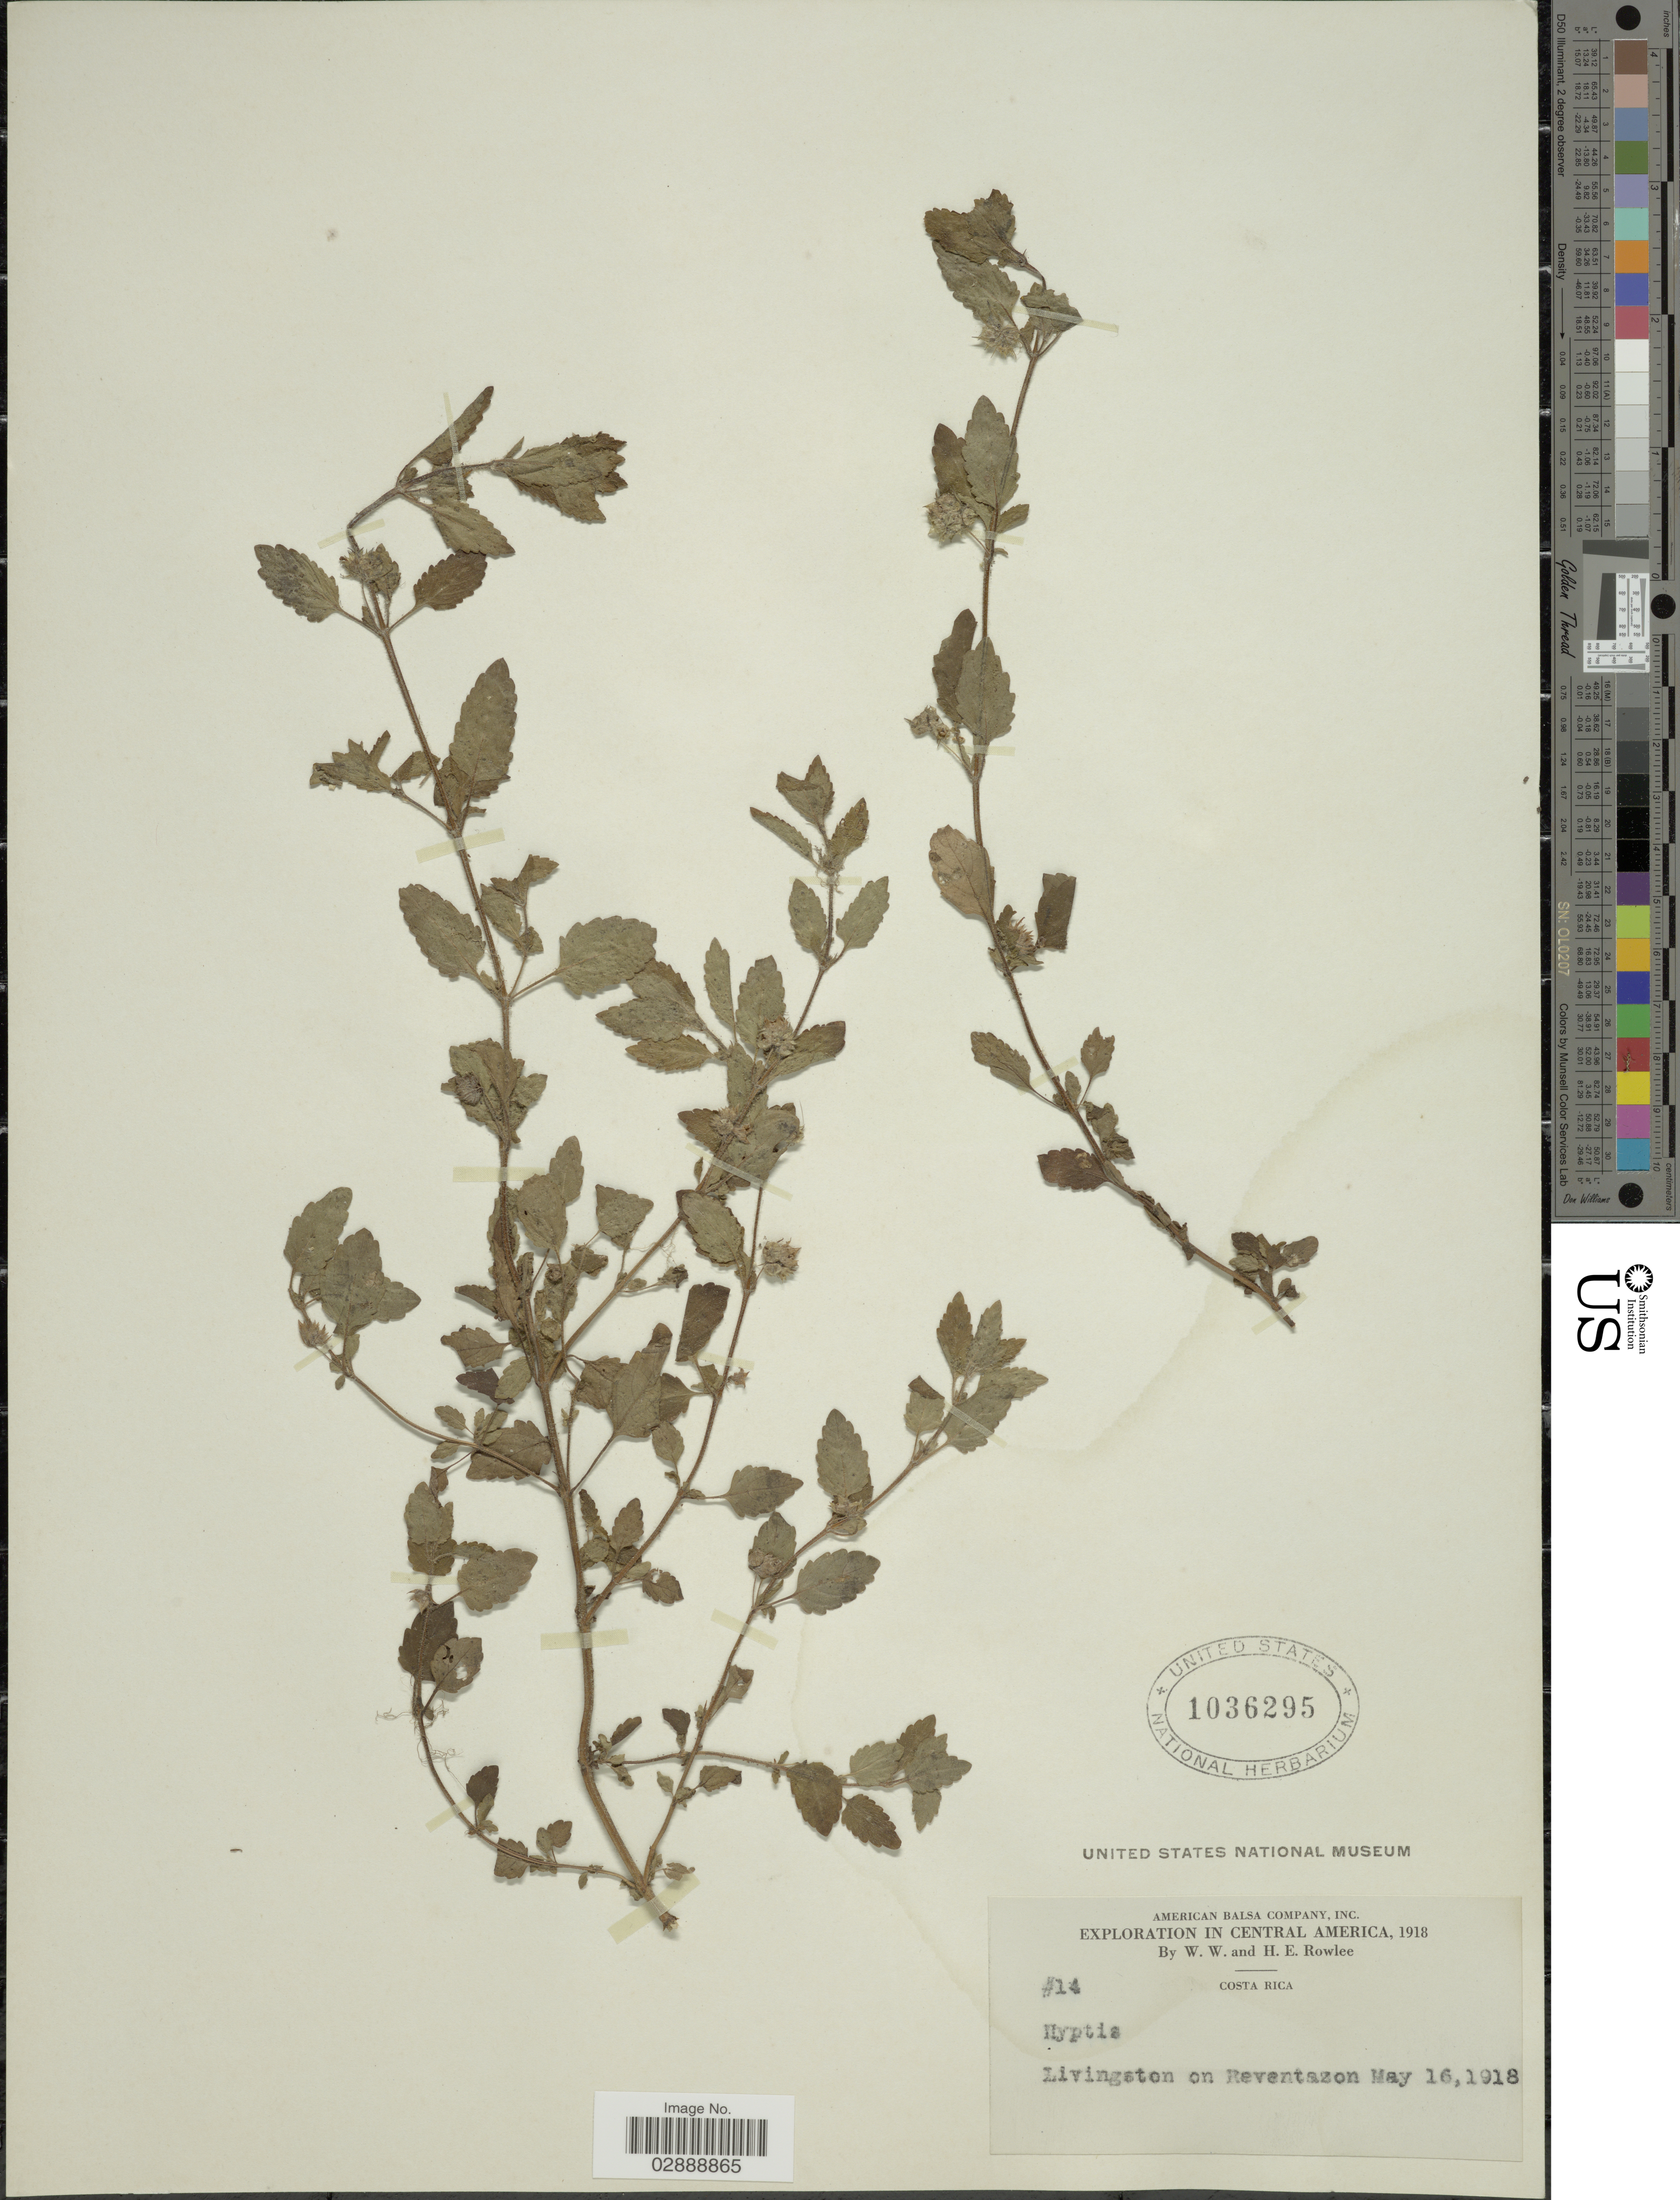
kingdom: Plantae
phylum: Tracheophyta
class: Magnoliopsida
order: Lamiales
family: Lamiaceae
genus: Marsypianthes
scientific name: Marsypianthes chamaedrys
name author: (Vahl) Kuntze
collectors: W. W. Rowlee & H. E. Rowlee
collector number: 14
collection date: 1918-05-16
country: Costa Rica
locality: Livingston on Reventazon.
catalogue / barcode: US 1036295